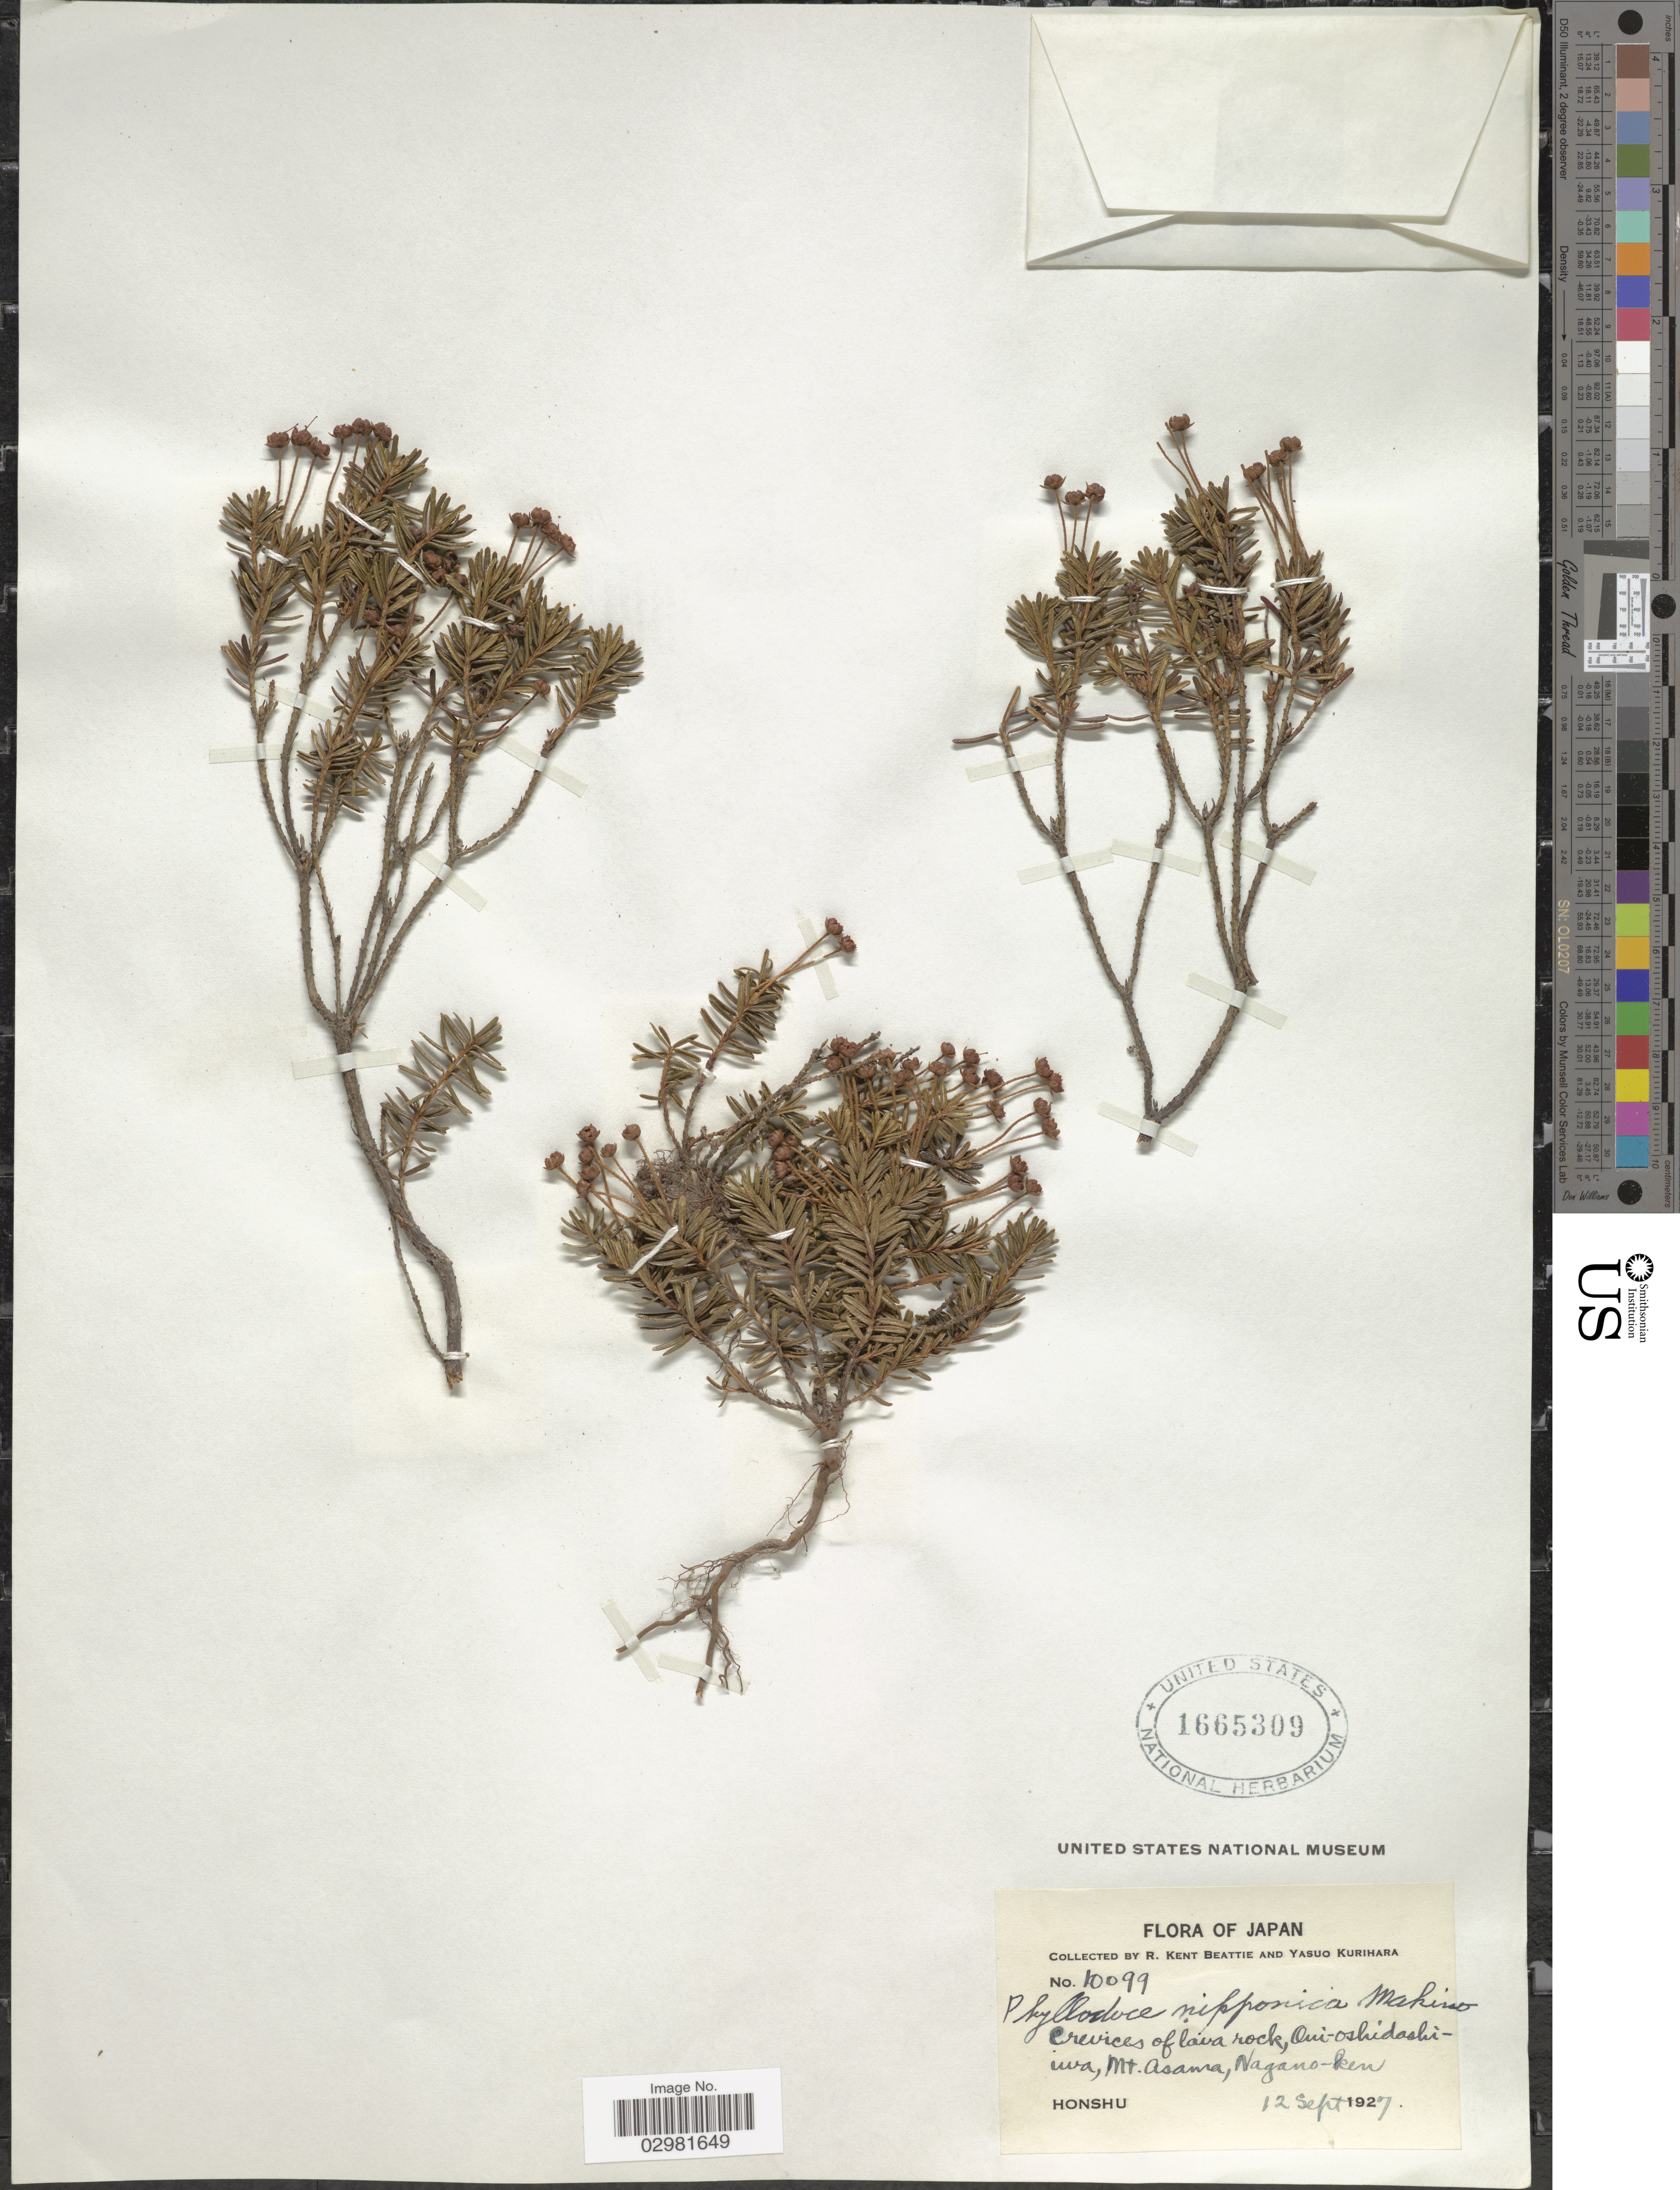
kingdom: Plantae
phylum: Tracheophyta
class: Magnoliopsida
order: Ericales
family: Ericaceae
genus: Phyllodoce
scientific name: Phyllodoce nipponica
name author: Makino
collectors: R. K. Beattie & Y. Kurihara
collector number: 10099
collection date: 1927-09-12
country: Japan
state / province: Nagano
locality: Oni-oshidashi-iwa, Mt. Asama, Nagano-ken.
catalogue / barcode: US 1665309